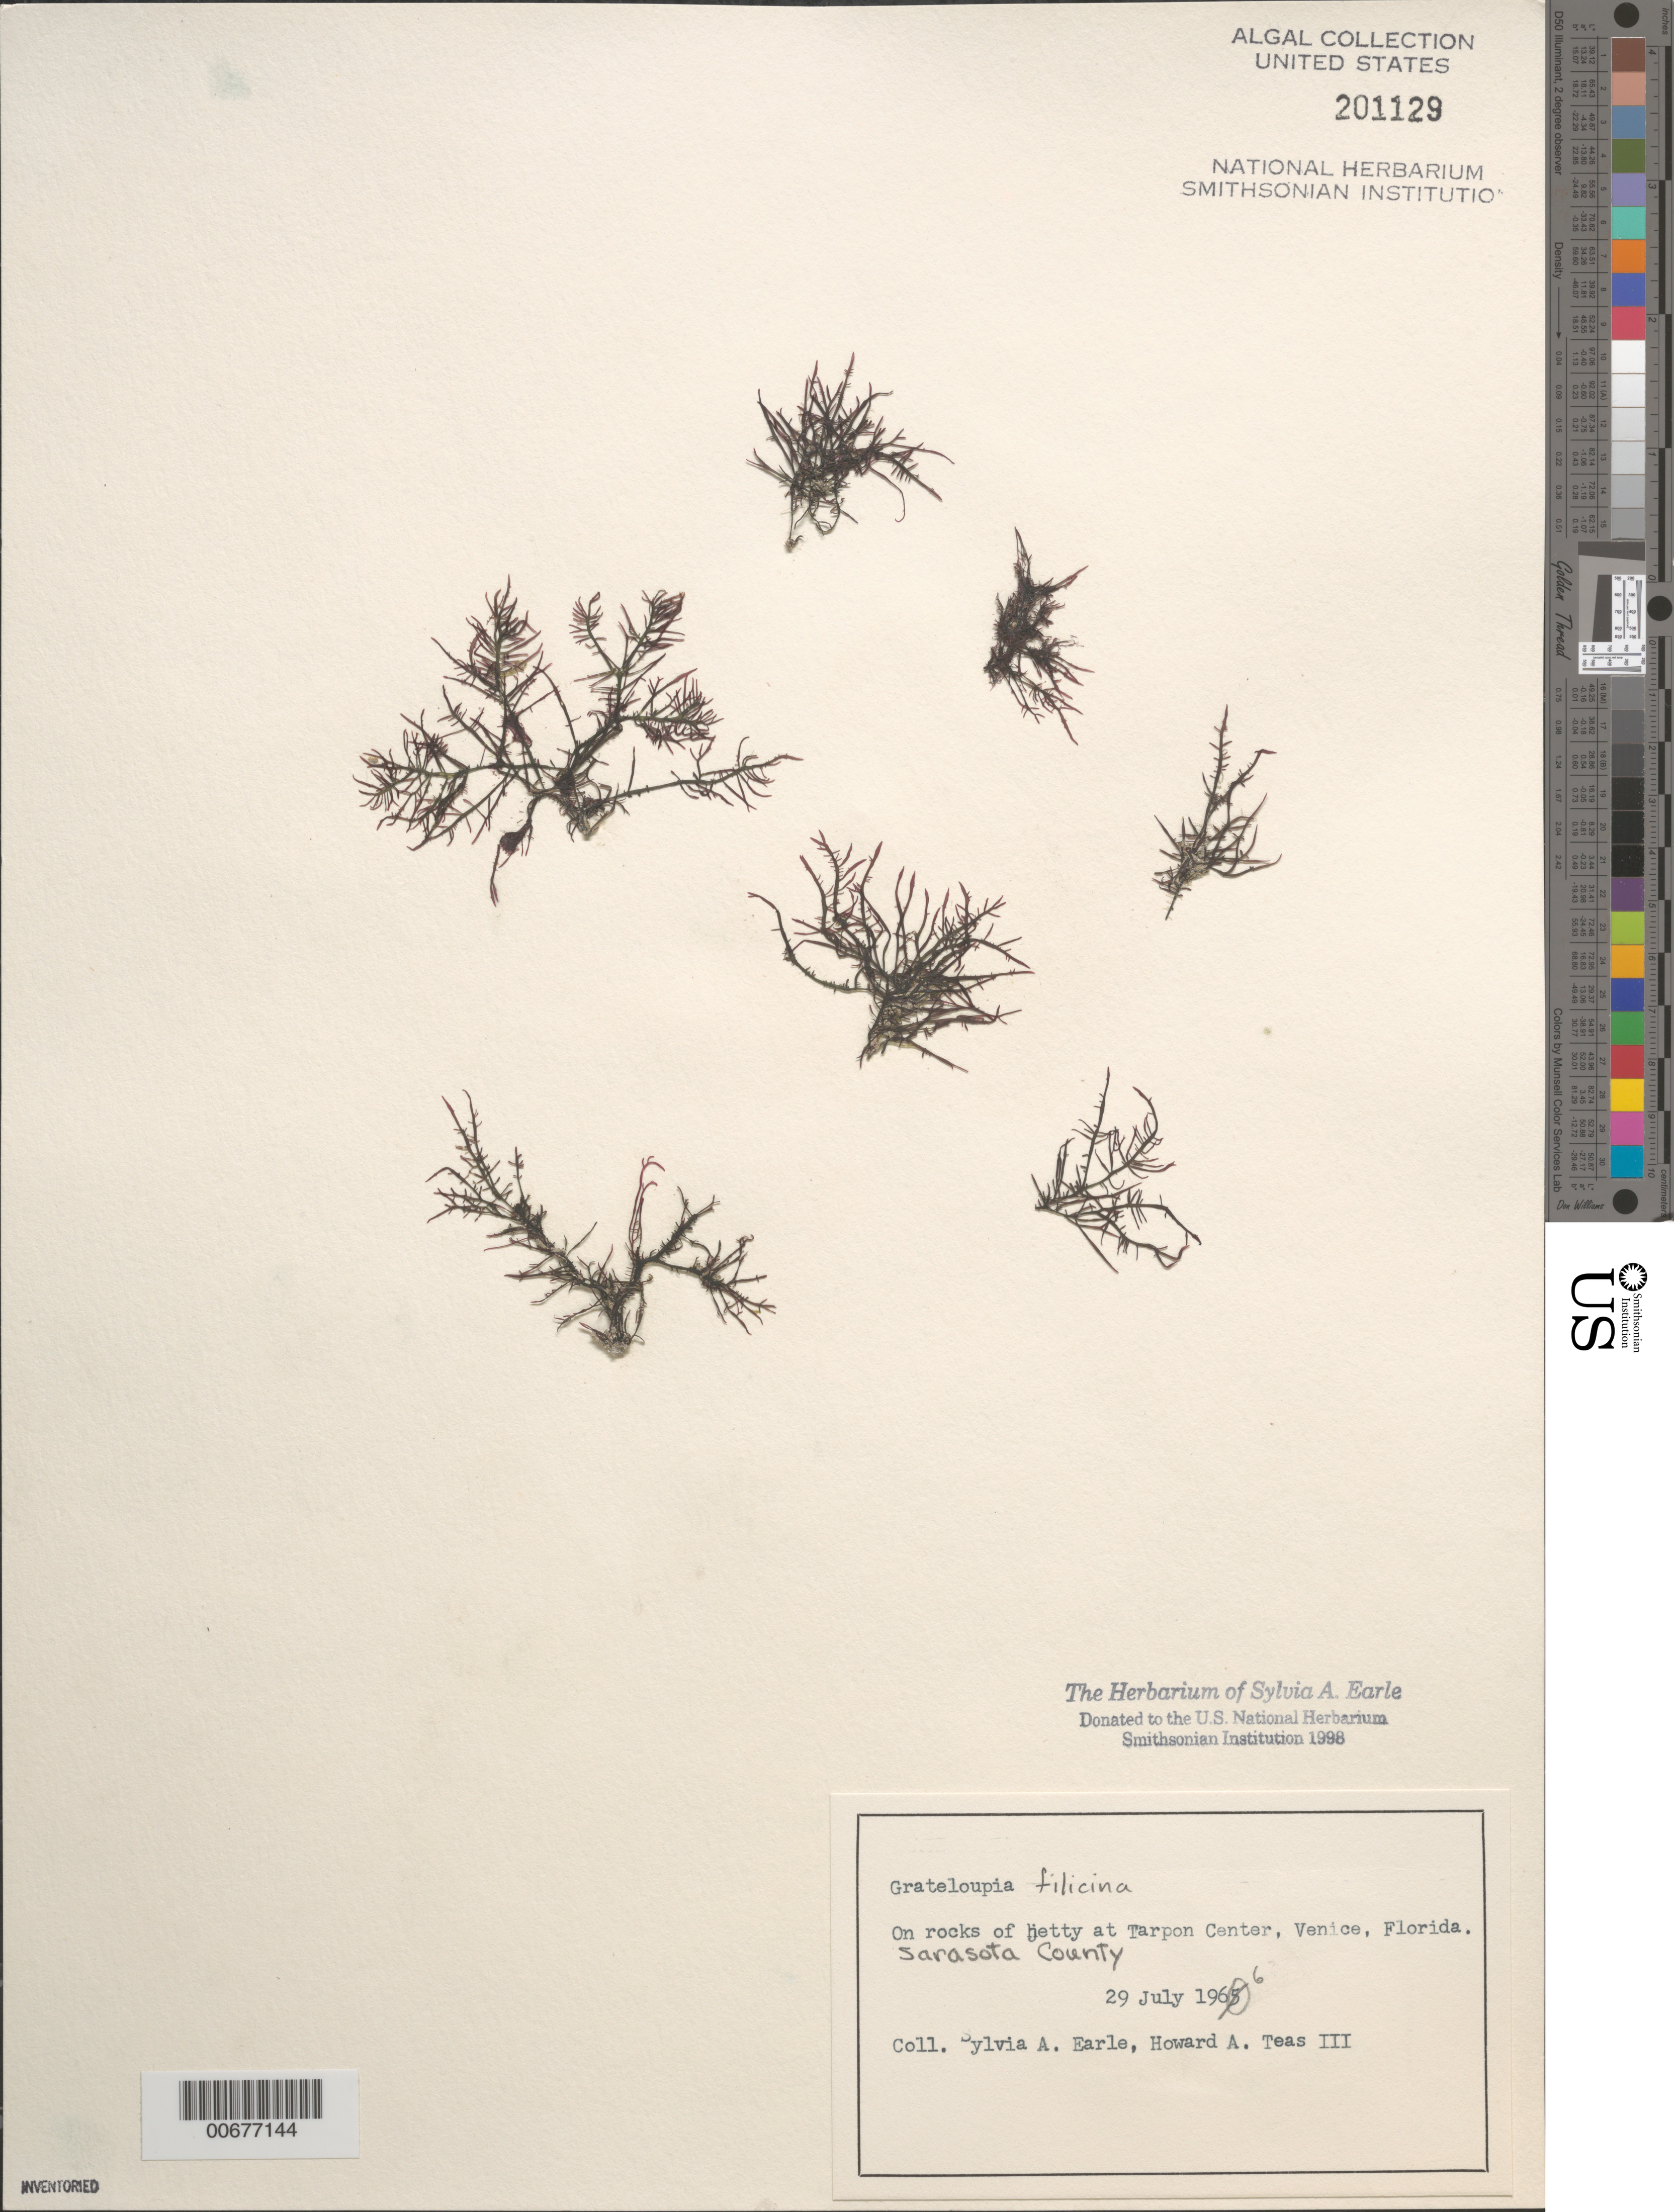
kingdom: Plantae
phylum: Rhodophyta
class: Florideophyceae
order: Halymeniales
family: Halymeniaceae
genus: Grateloupia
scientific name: Grateloupia filicina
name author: (J.V.Lamouroux) C. Agardh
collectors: S. A. Earle & H. Teas III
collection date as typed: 29 Jul 1966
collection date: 1966-07-29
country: United States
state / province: Florida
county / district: Sarasota County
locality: Tarpon Center jetty, Venice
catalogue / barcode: US 201129